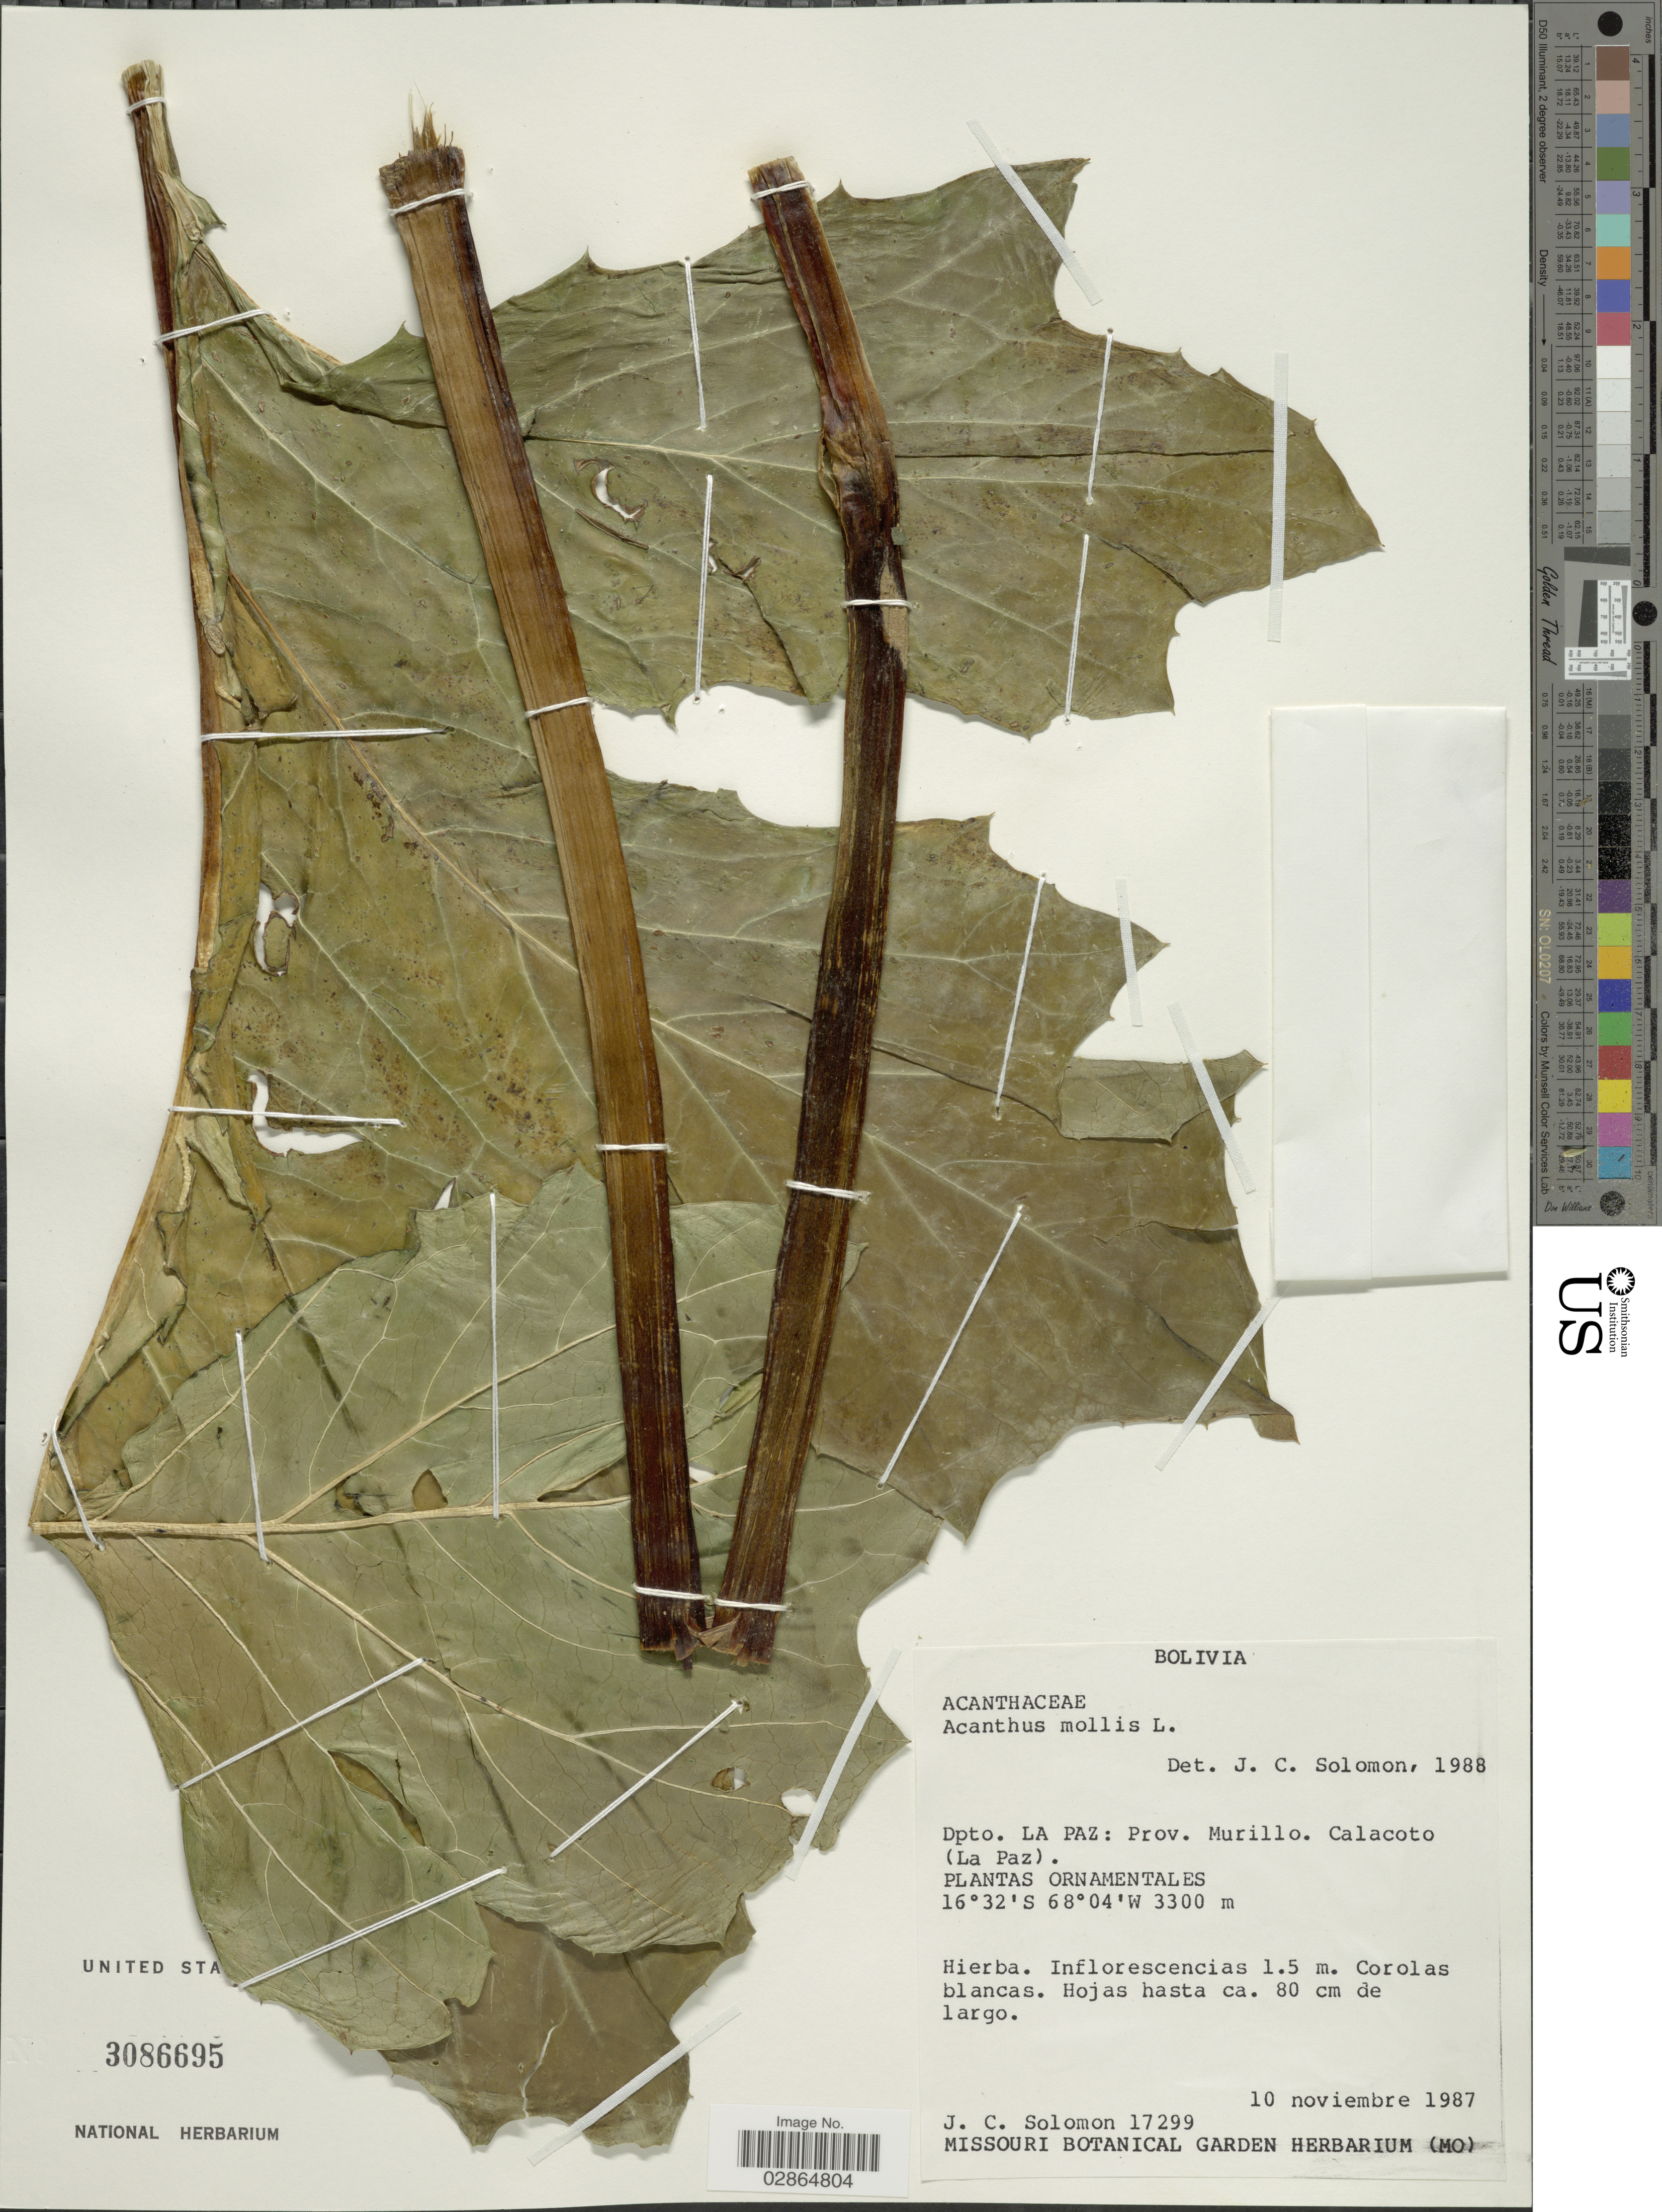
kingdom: Plantae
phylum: Tracheophyta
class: Magnoliopsida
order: Lamiales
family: Acanthaceae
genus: Acanthus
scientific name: Acanthus mollis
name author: L.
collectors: J. C. Solomon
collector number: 17299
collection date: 1987-11-10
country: Bolivia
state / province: La Paz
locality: Dpto. La Paz: Prov. Murillo, Calacoto.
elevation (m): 3300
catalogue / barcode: US 3086695